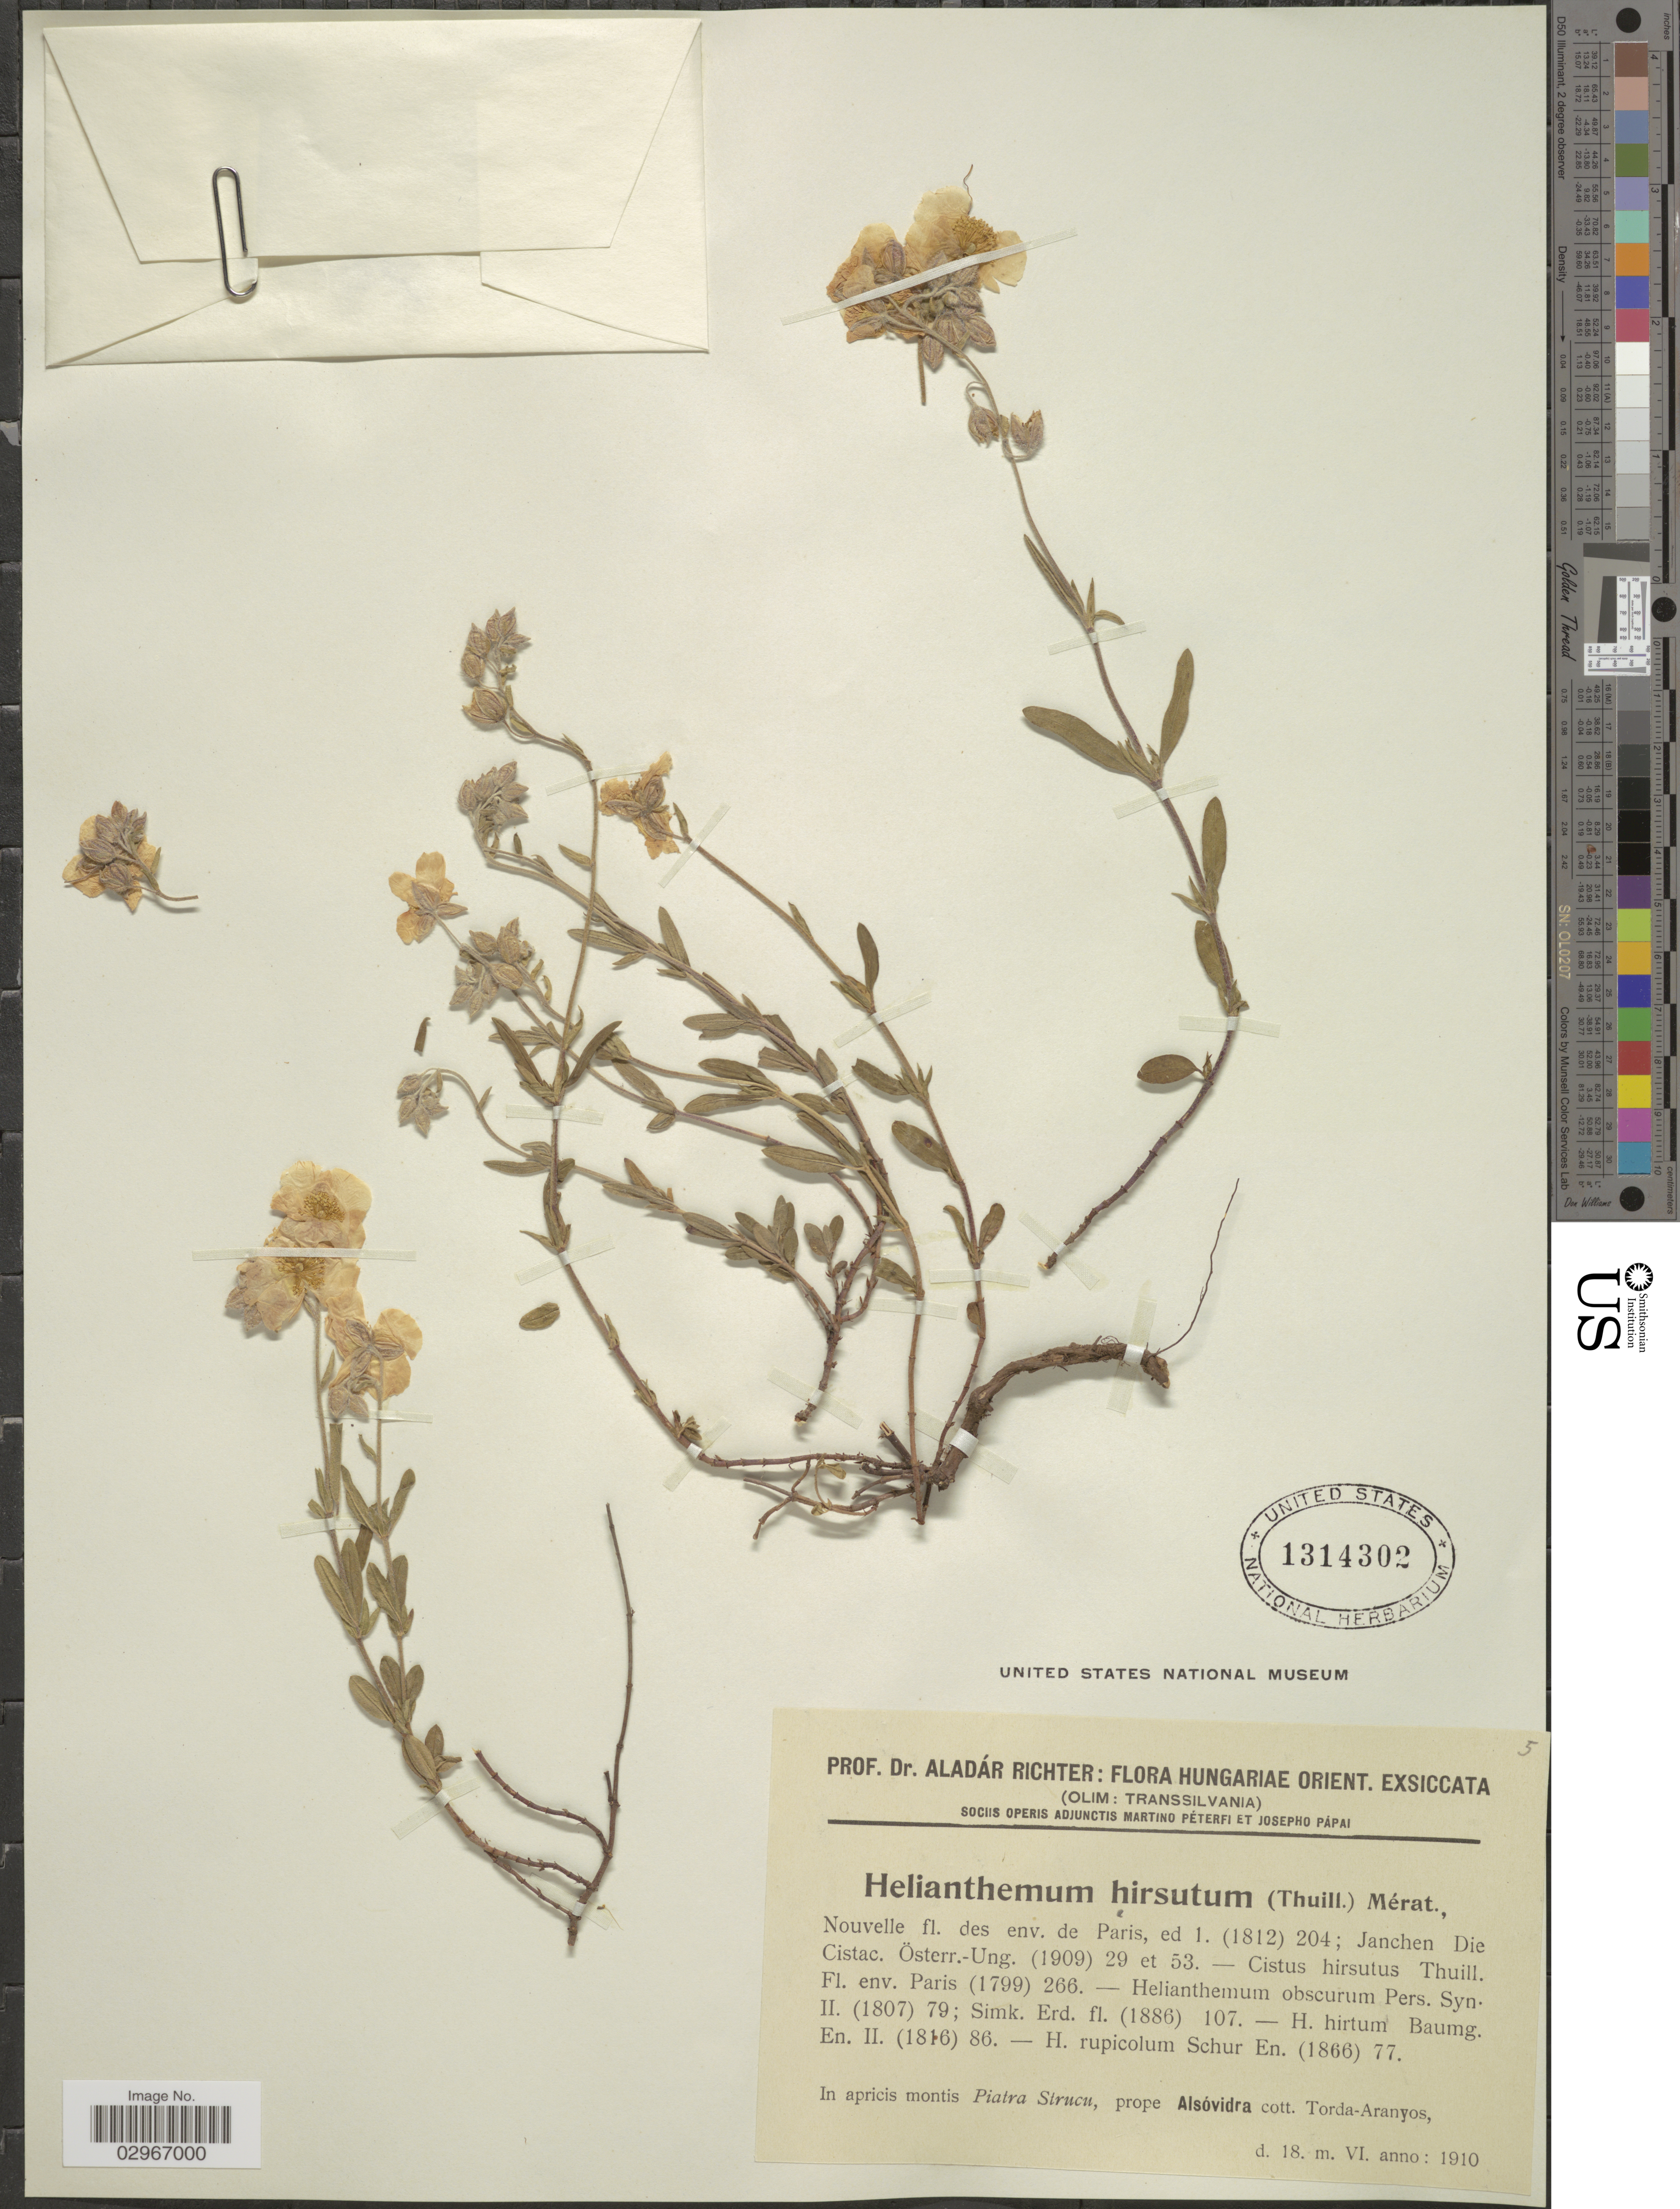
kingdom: Plantae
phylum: Tracheophyta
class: Magnoliopsida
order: Malvales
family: Cistaceae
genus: Helianthemum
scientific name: Helianthemum hirsutum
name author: Merat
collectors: A. Richter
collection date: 1910-06-18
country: Hungary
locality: Hungariae orient. In apricis montis Piatra Sirucu, prope Alsóvidra cott. Torda-Aranyos.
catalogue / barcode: US 1314302